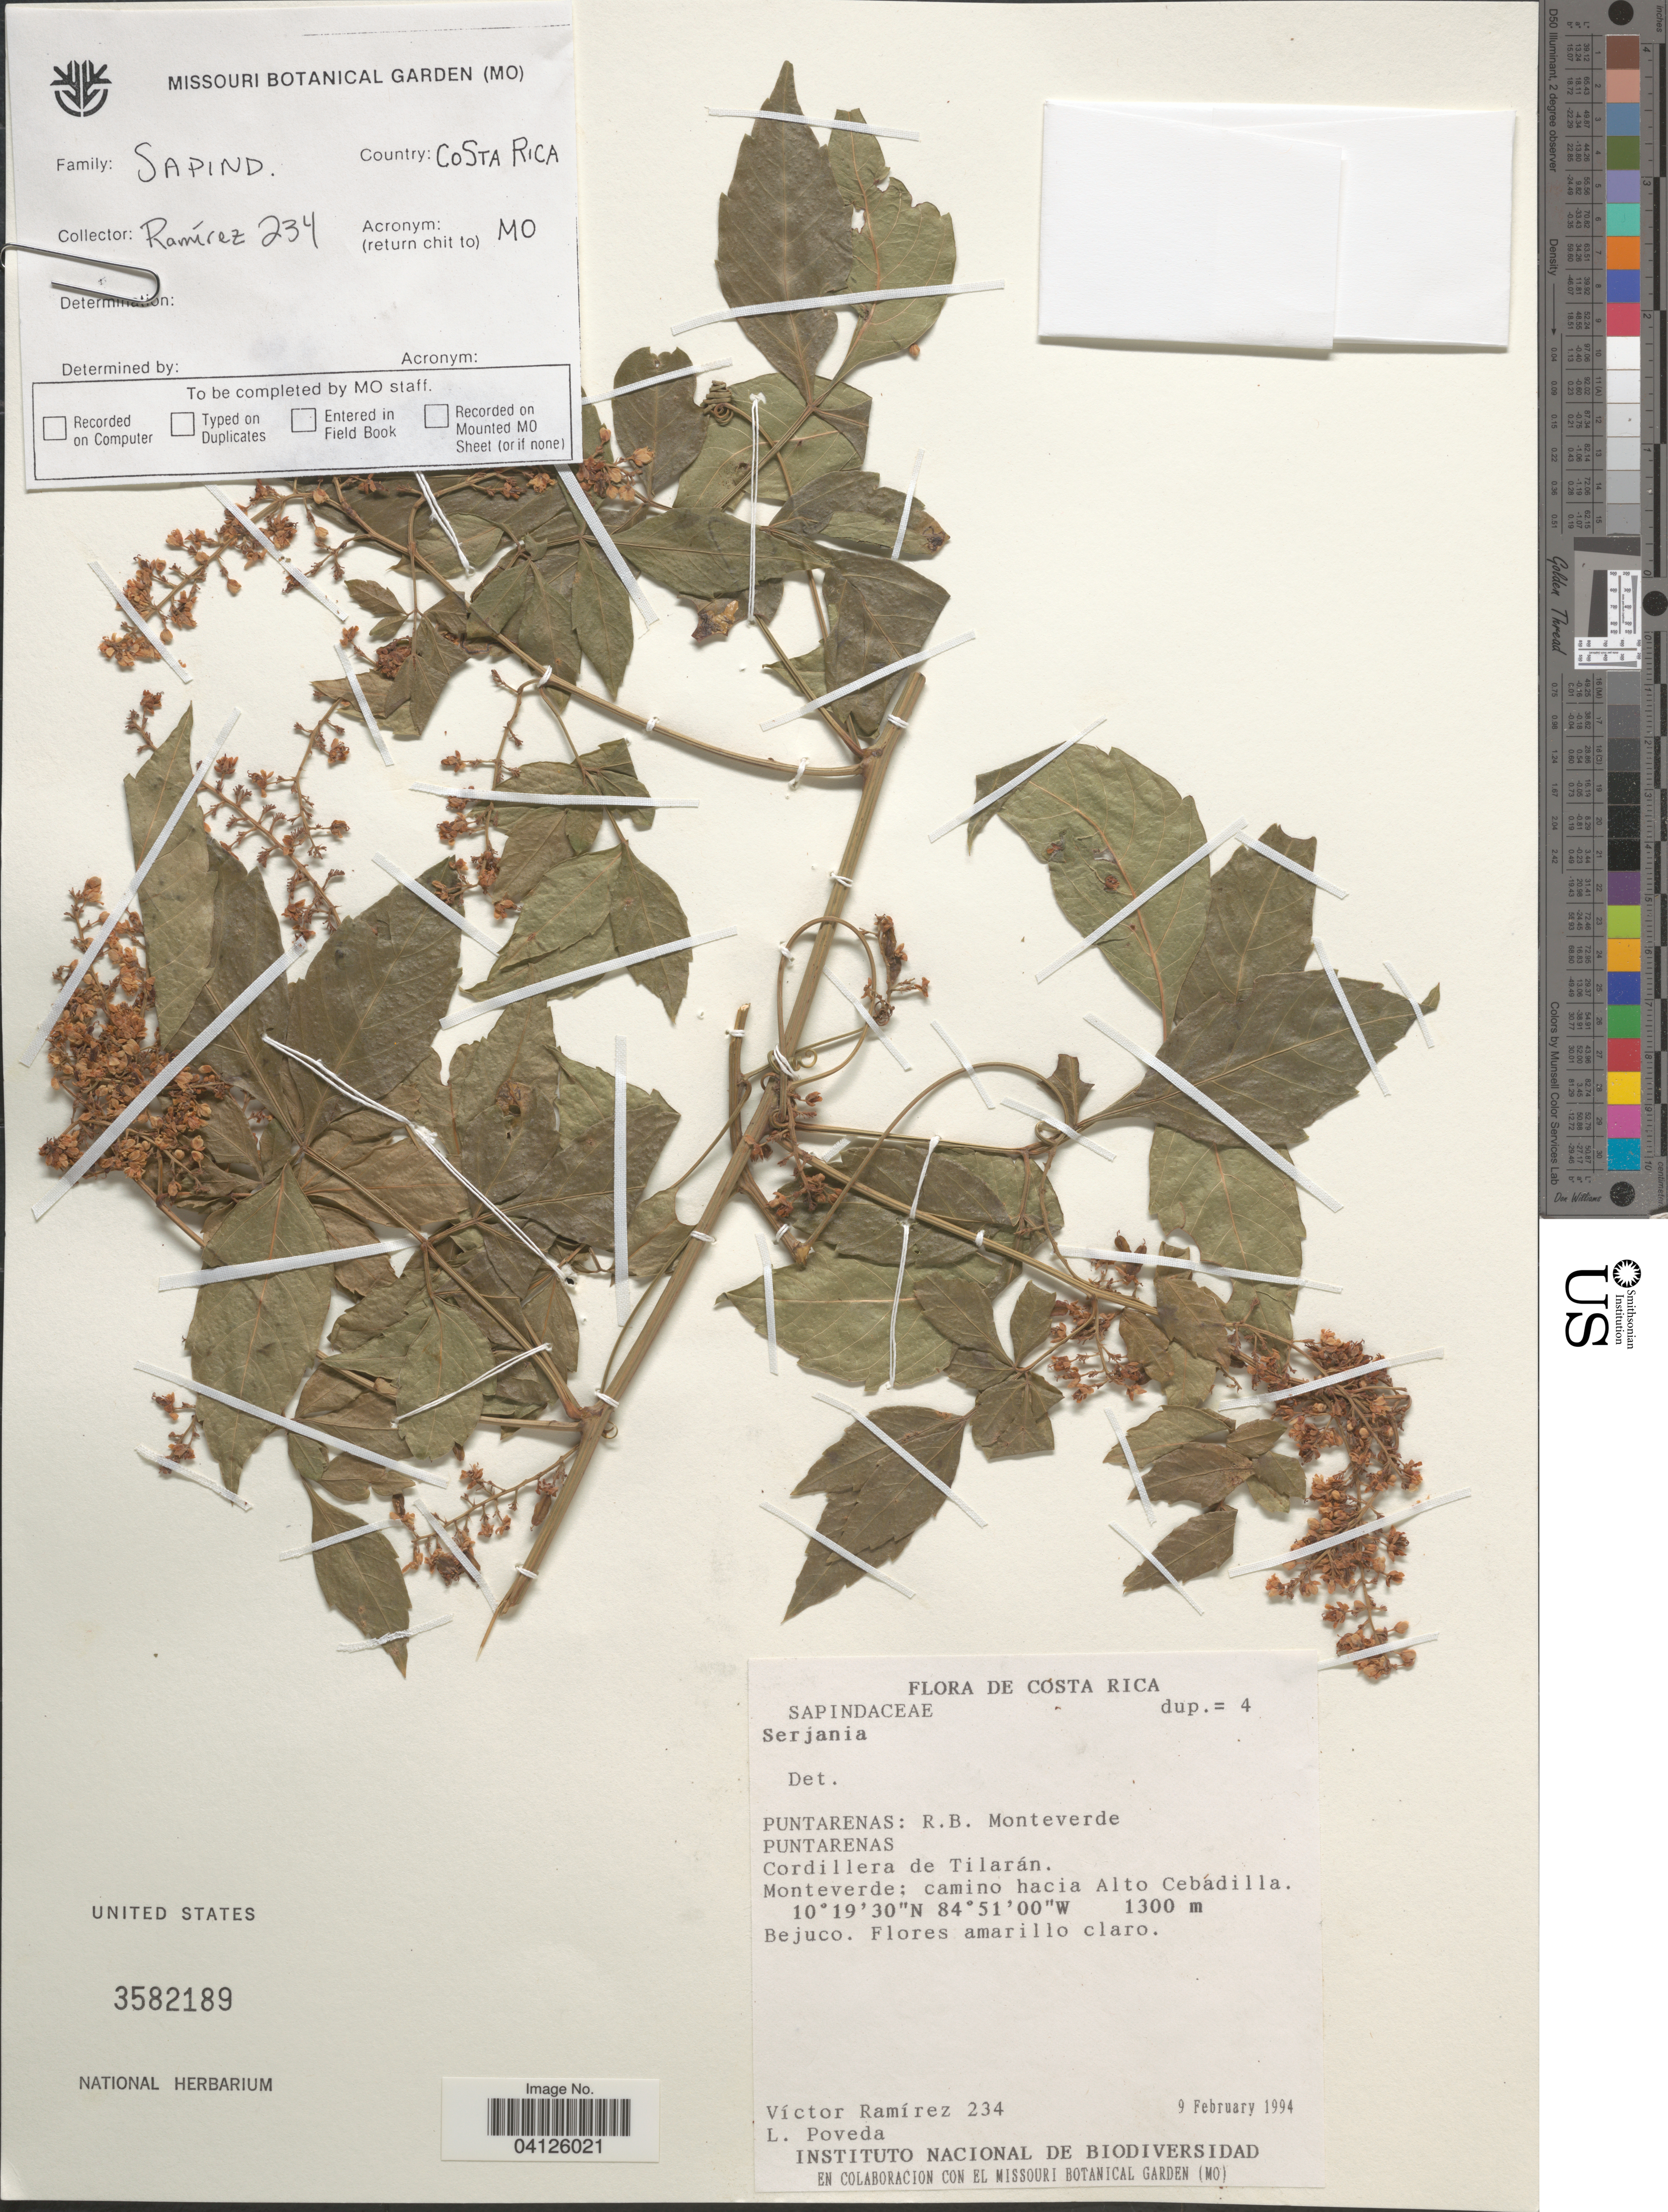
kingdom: Plantae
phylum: Tracheophyta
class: Magnoliopsida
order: Sapindales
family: Sapindaceae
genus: Serjania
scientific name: Serjania racemosa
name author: Schumach.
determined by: Acevedo-Rodriguez, P., (US), Smithsonian Institution - National Museum of Natural History (UNITED STATES)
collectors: V. Ramirez & L. J. Poveda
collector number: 234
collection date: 1994-02-09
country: Costa Rica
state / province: Puntarenas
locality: R.B. Monteverde. Cordillera de Tilarán. Monteverde: camino hacia Alto Cebádilla.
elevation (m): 1300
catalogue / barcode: US 3582189